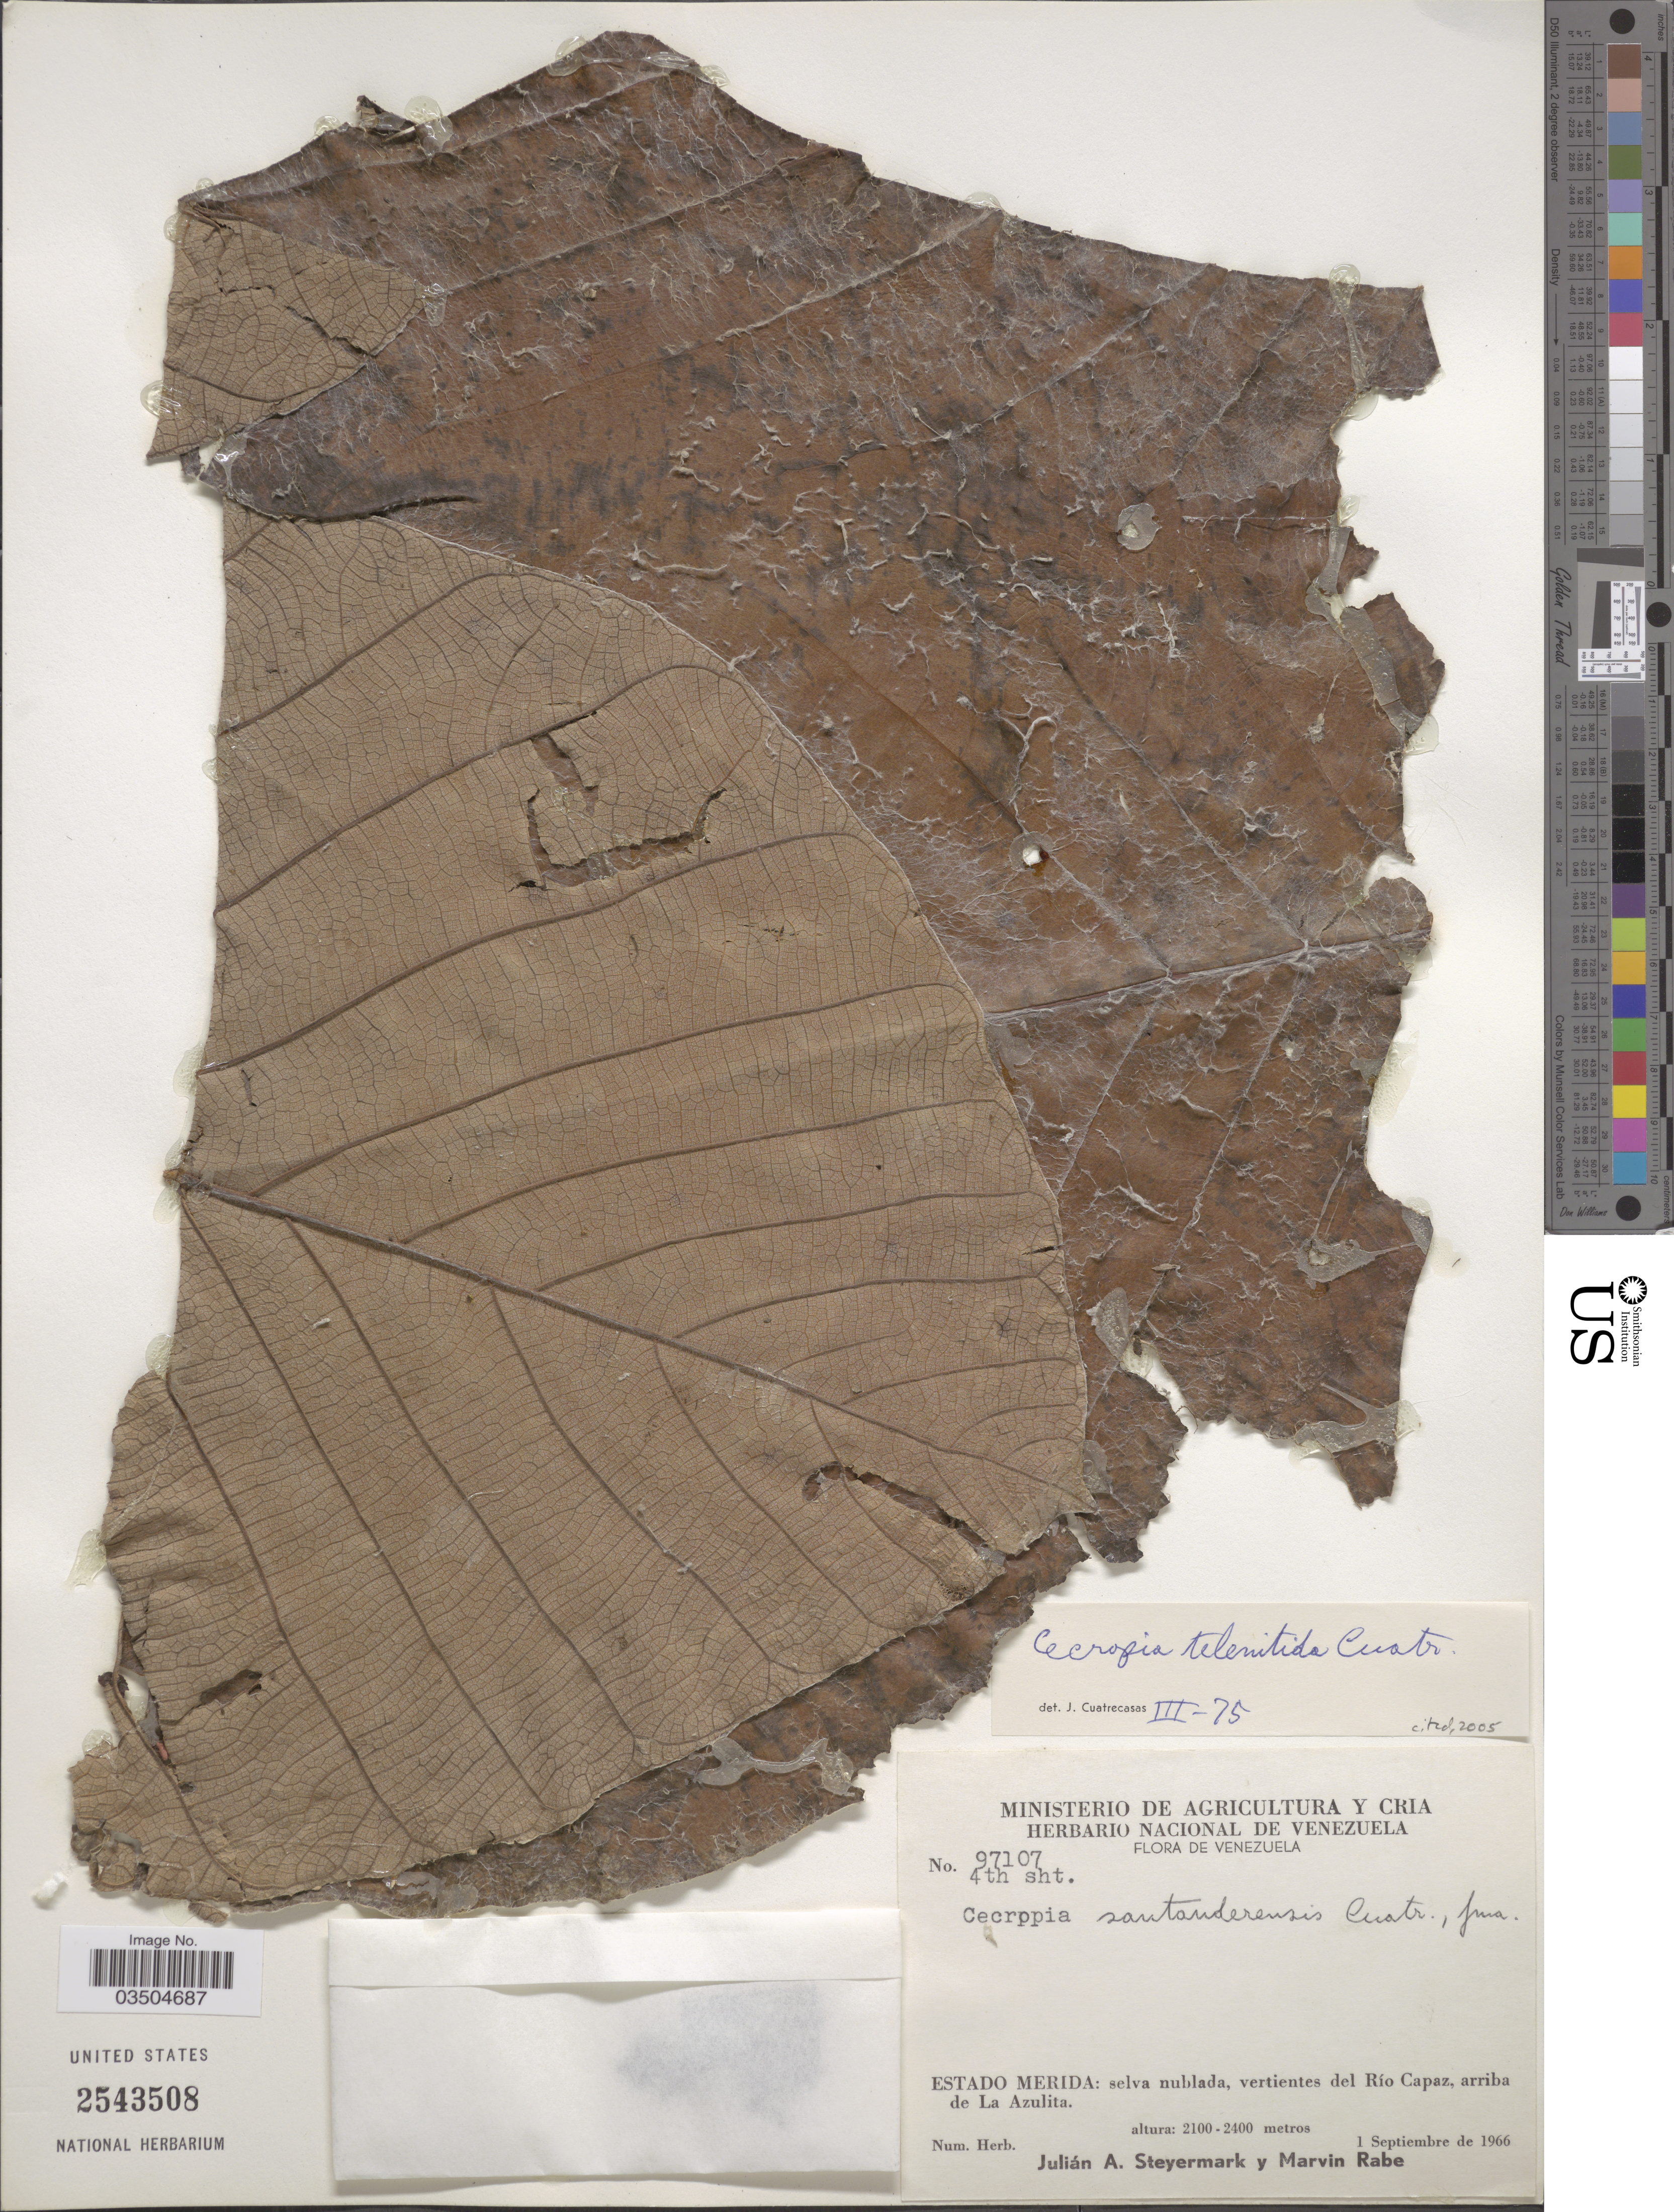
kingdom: Plantae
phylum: Tracheophyta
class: Magnoliopsida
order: Rosales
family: Urticaceae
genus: Cecropia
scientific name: Cecropia telenitida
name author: Cuatrec.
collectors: J. Steyermark & M. Rabe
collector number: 97107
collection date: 1966-09-01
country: Venezuela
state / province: Merida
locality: Selva nublada, vertientes del Río Capaz, arriba de La Azulita.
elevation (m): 2100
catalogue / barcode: US 2543508